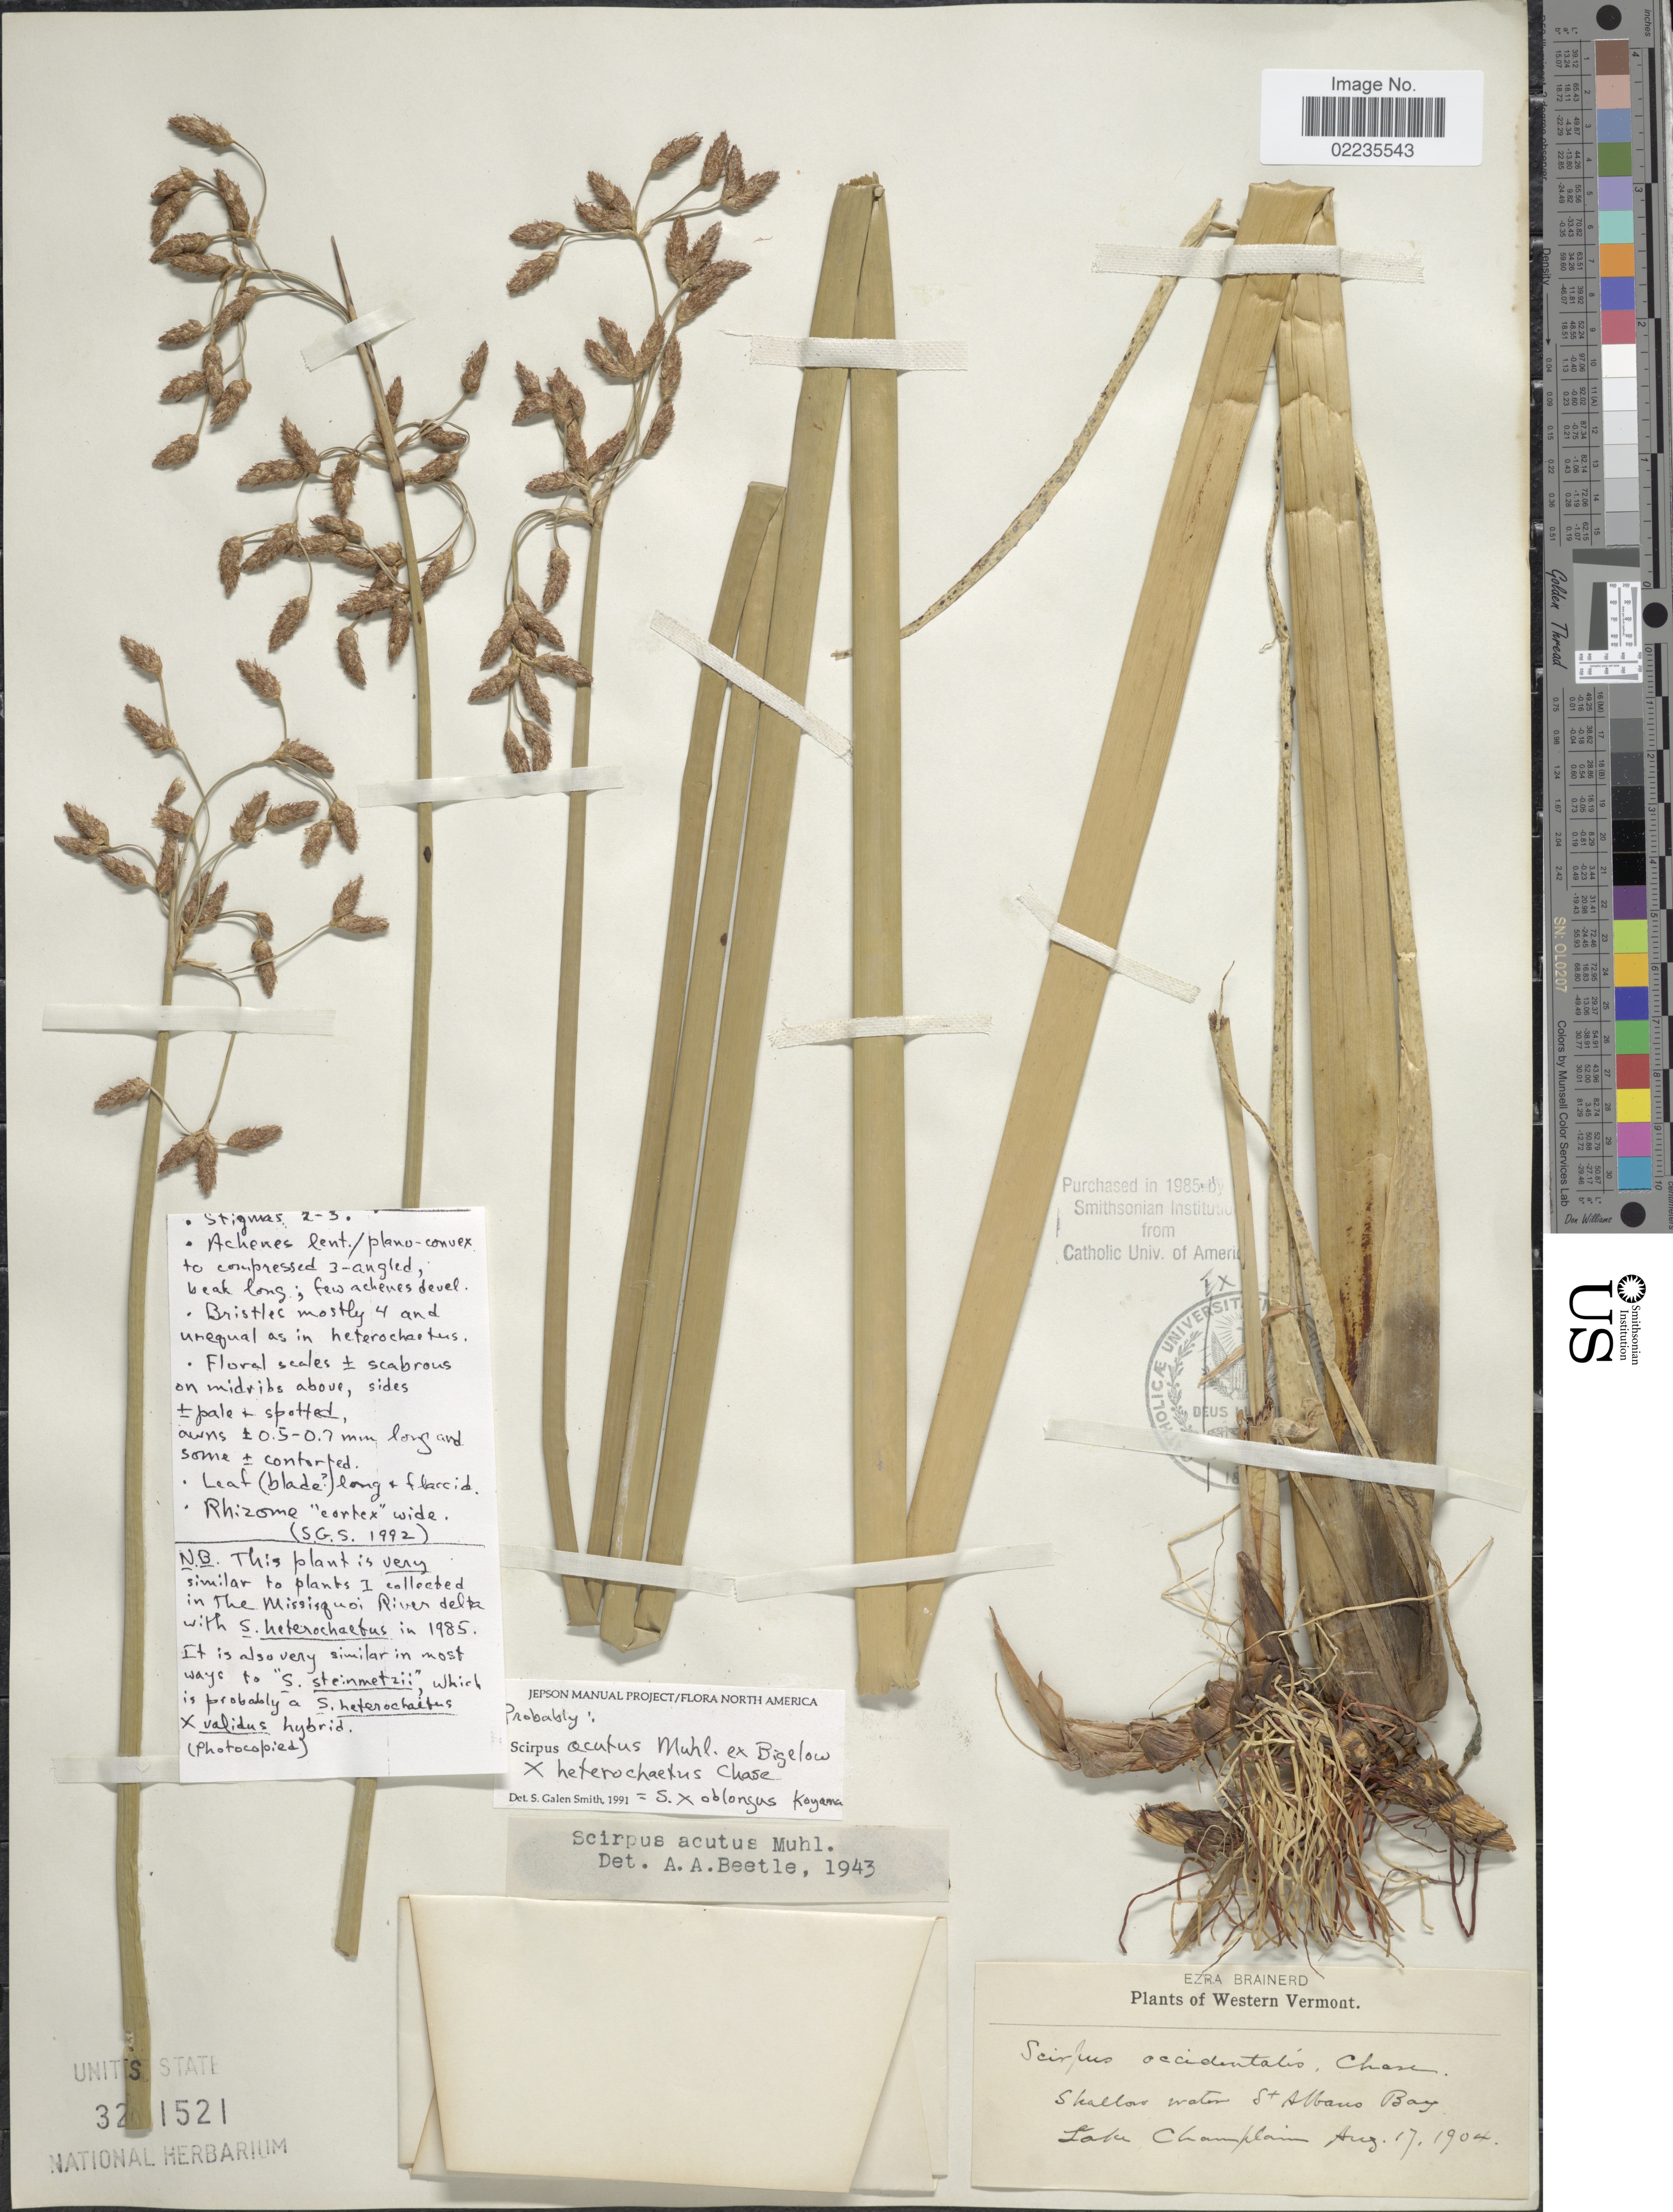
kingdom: Plantae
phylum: Tracheophyta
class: Liliopsida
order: Poales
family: Cyperaceae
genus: Schoenoplectus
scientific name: Schoenoplectus acutus x S. heterochaetus (Chase) Soják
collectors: E. Brainerd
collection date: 1904-08-17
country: United States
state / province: Vermont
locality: Western Vermont, Shallow water St. Albans Bay, Lake Champlain